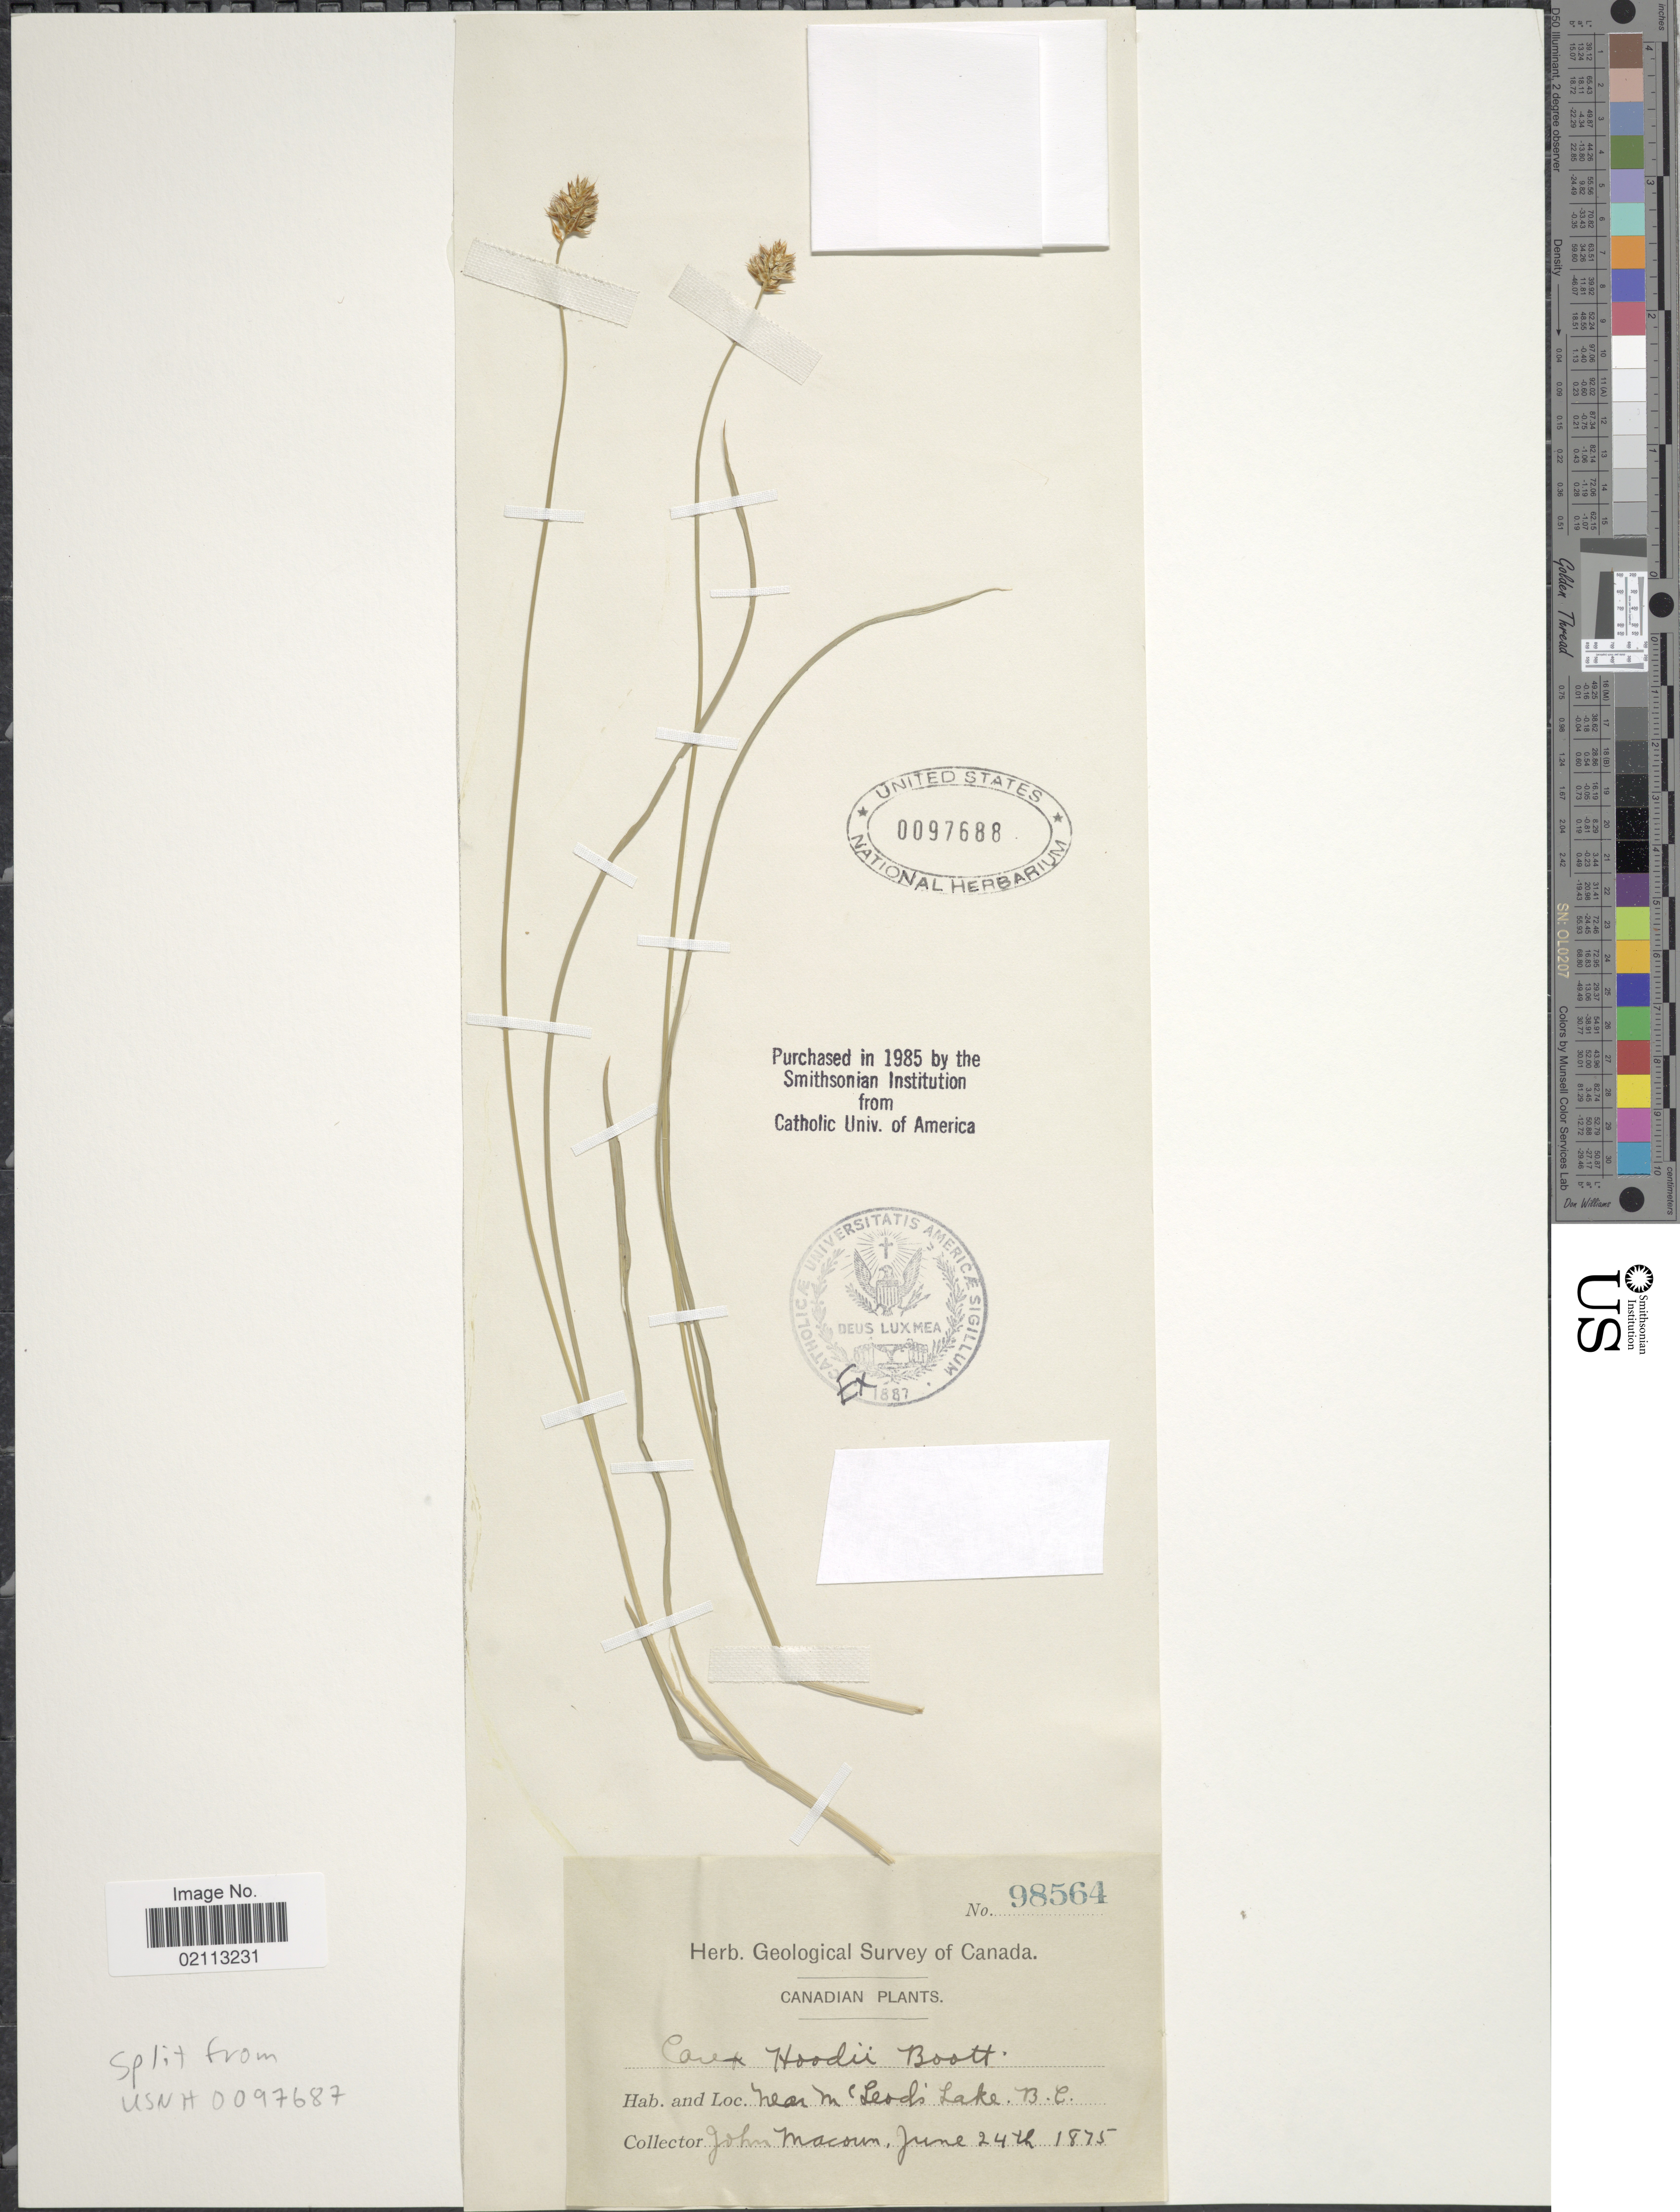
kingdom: Plantae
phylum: Tracheophyta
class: Liliopsida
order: Poales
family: Cyperaceae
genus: Carex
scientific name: Carex hoodii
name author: Boott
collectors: J. Macoun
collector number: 98564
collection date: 1875-06-24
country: Canada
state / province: British Columbia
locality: Near McLeod's Lake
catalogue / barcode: US 97688